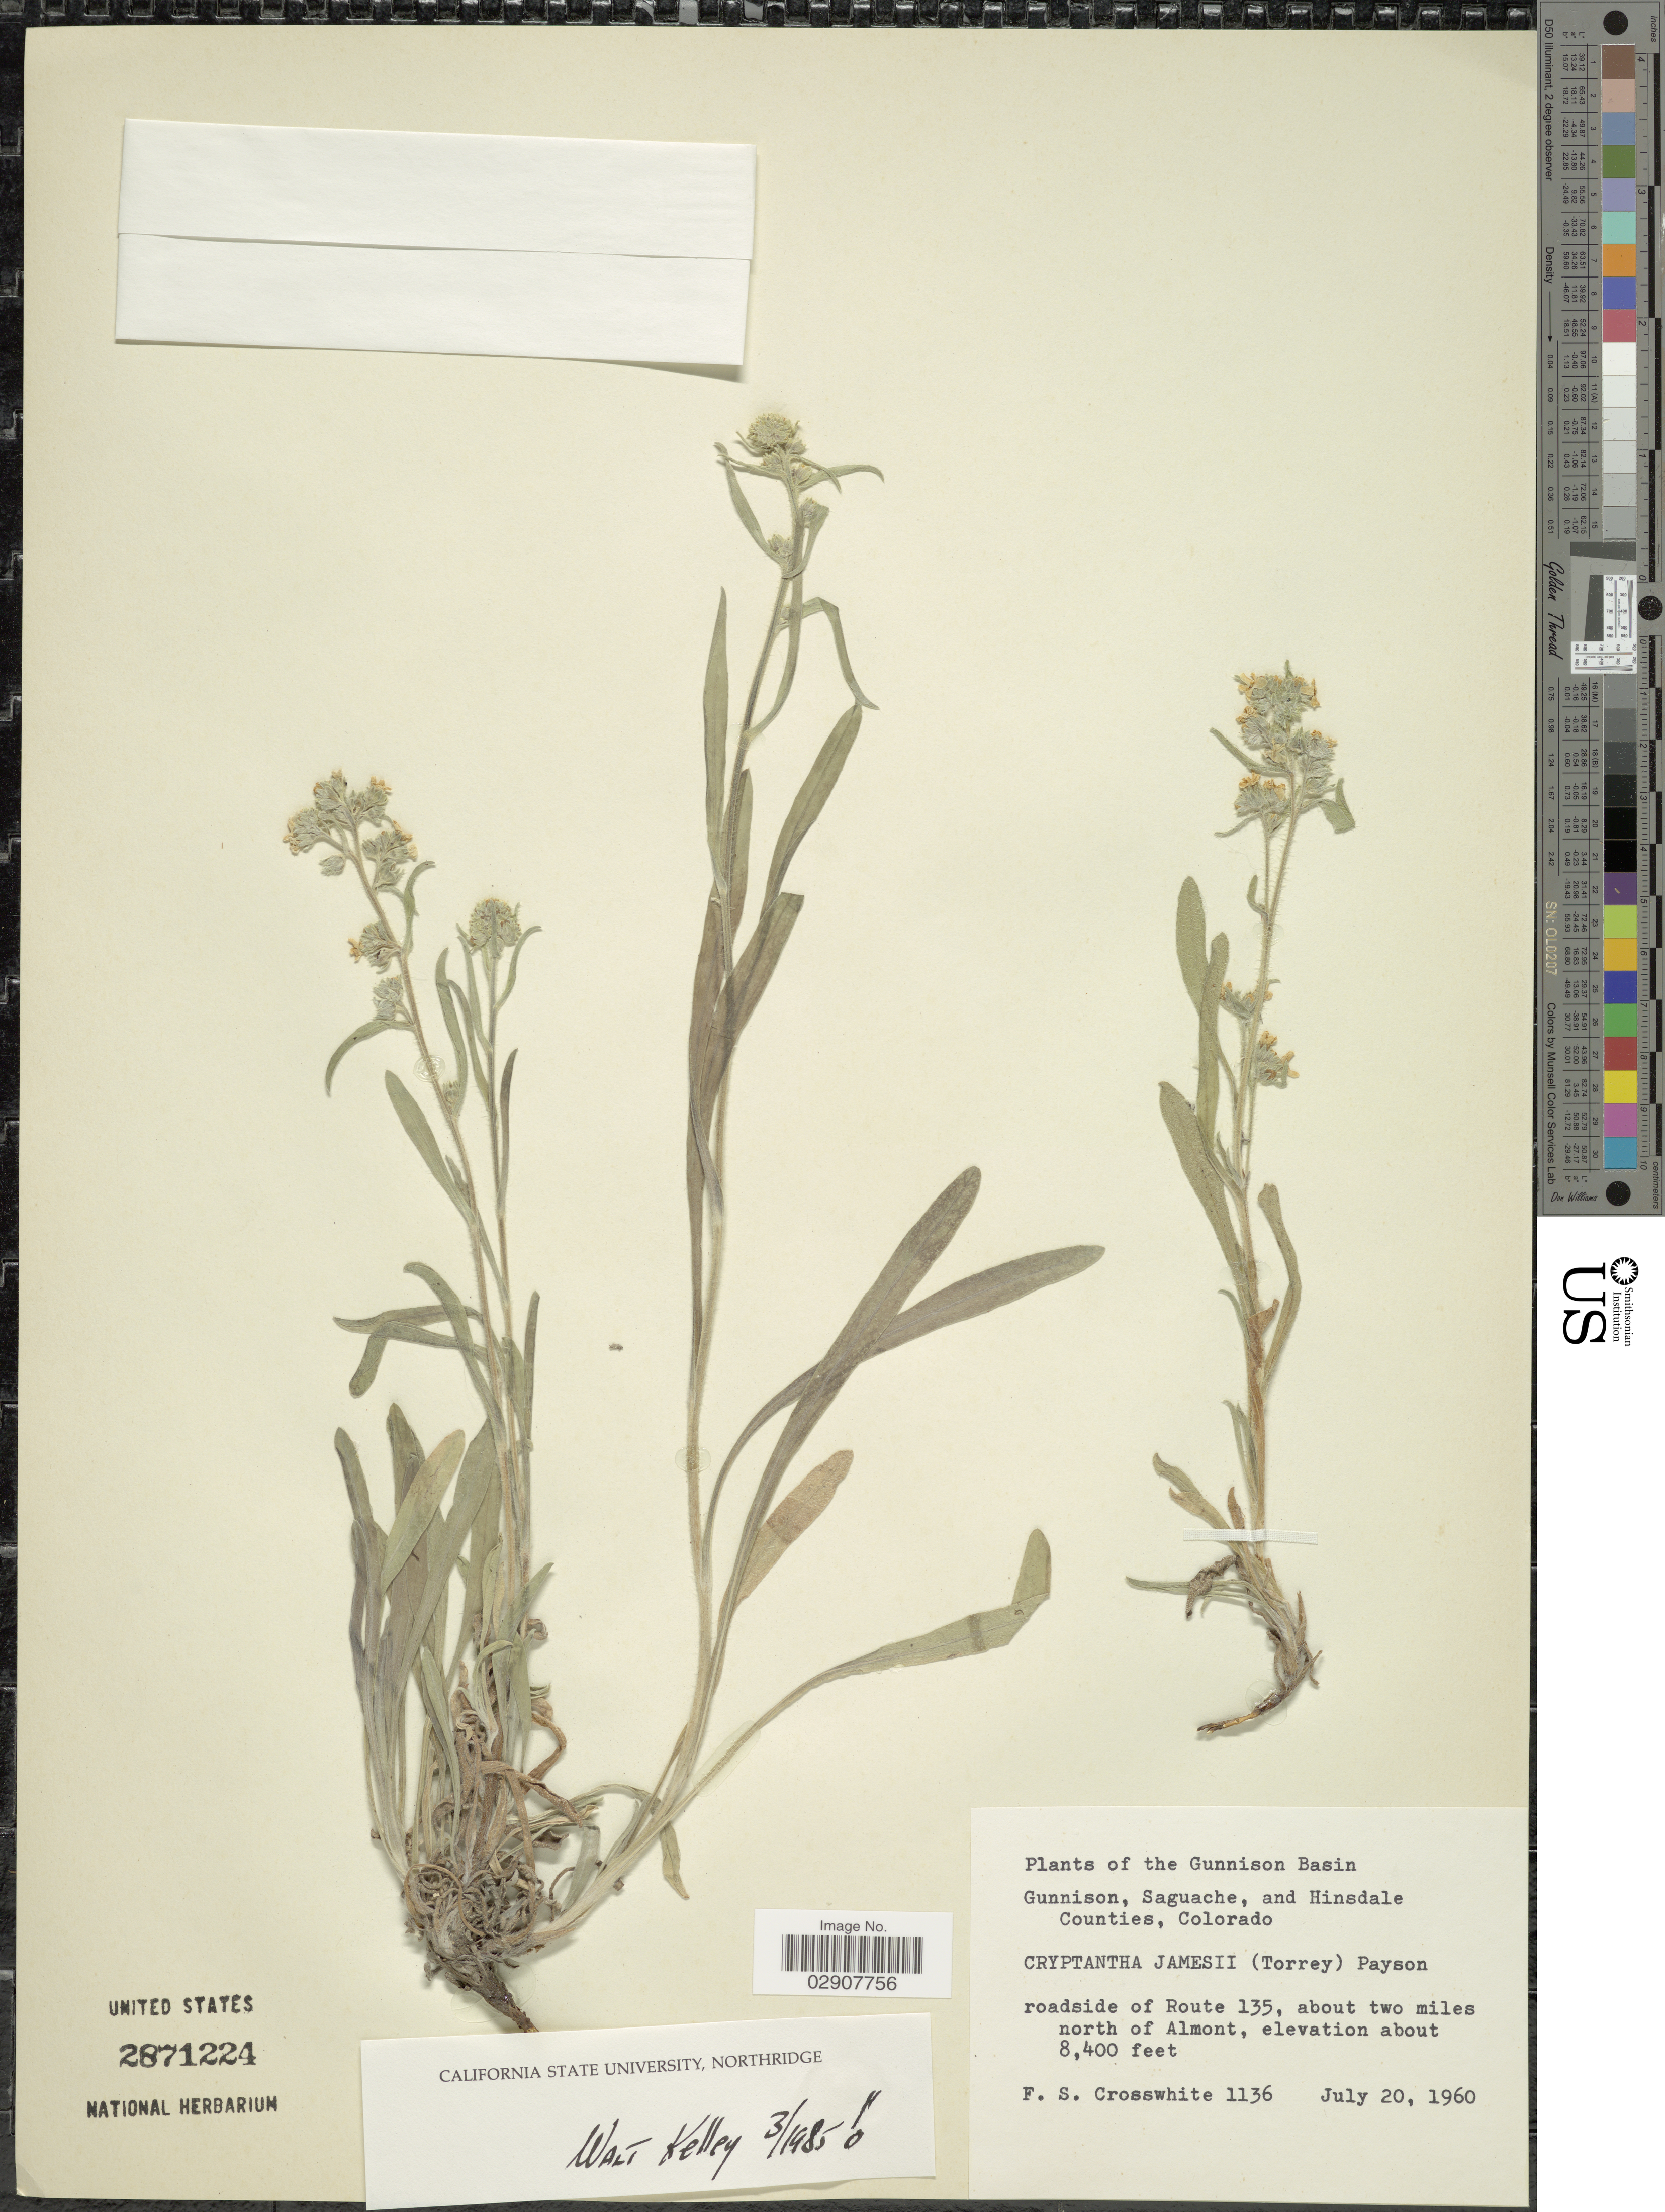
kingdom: Plantae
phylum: Tracheophyta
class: Magnoliopsida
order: Boraginales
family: Boraginaceae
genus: Cryptantha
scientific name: Cryptantha jamesii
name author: (Torr.) Payson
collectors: F. Crosswhite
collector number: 1136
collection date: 1960-07-20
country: United States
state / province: Colorado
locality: Roadside of Route 135, about two miles north of Almont. Gunnison, Saguache, and Hinsdale Counties. Gunnison Basin.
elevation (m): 2560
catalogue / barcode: US 2871224